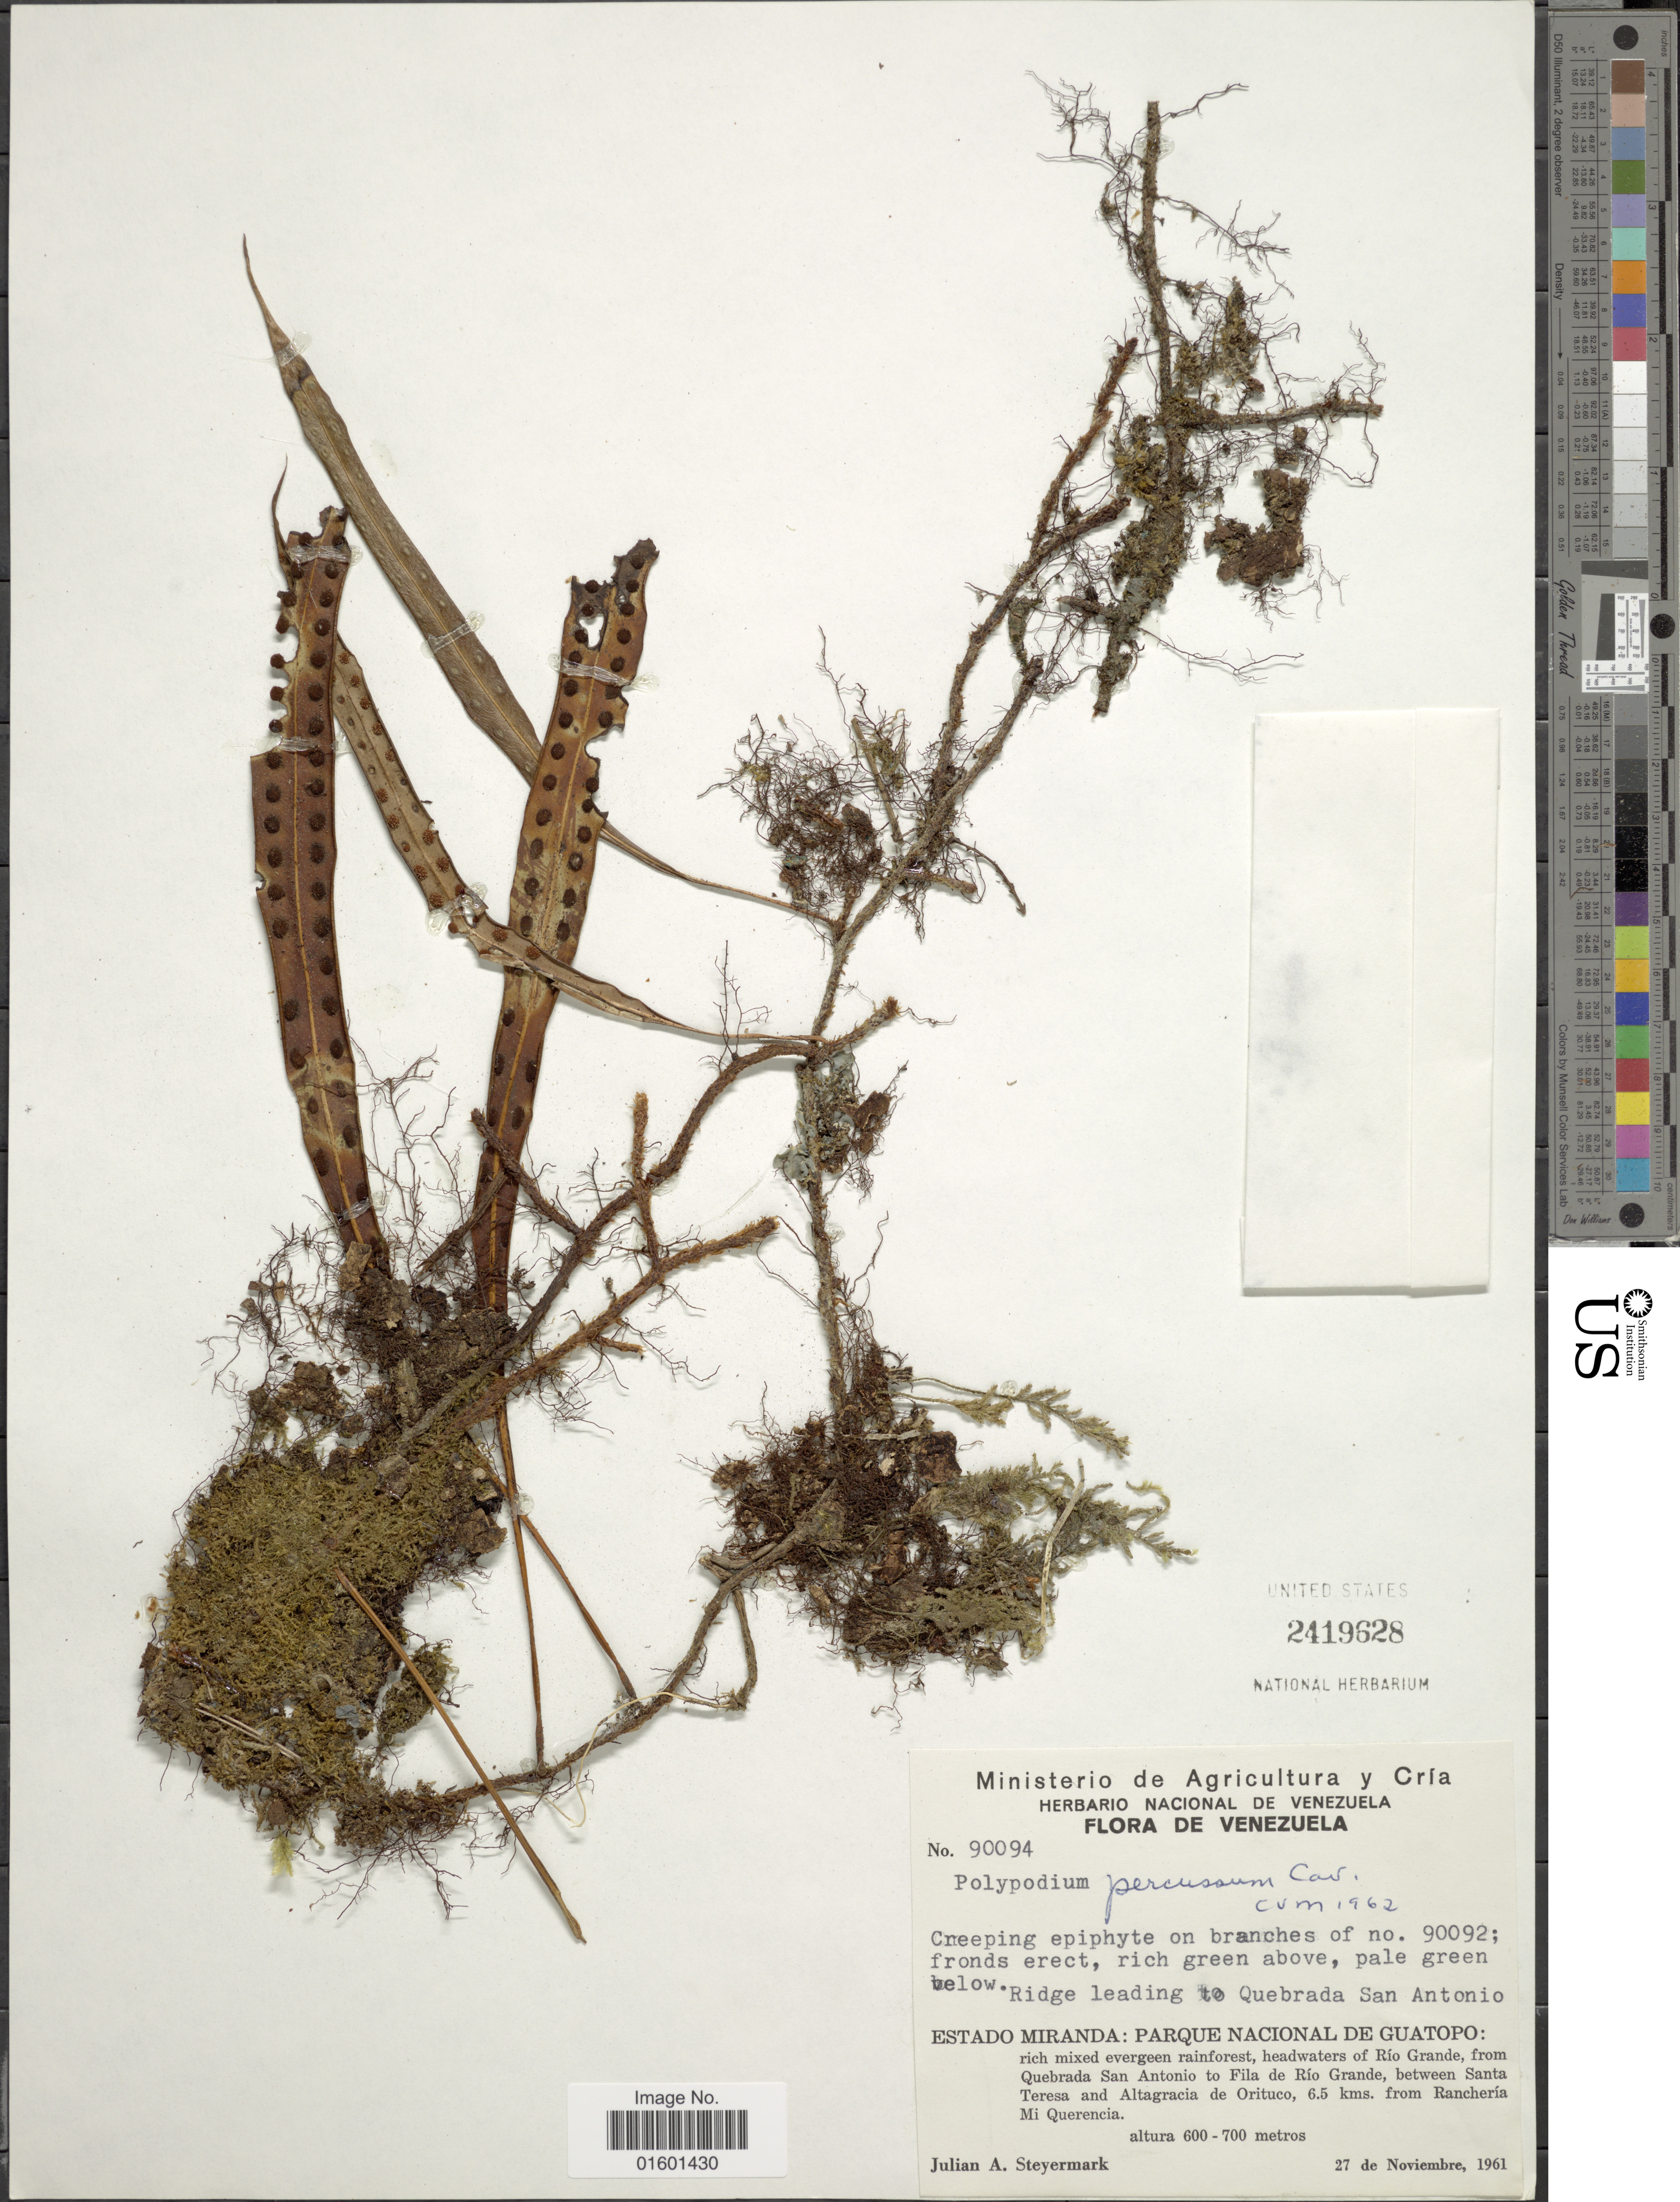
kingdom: Plantae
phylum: Tracheophyta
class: Polypodiopsida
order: Polypodiales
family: Polypodiaceae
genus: Microgramma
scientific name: Microgramma percussa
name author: (Cav.) de la Sota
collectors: J. Steyermark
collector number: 90094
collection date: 1961-11-27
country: Venezuela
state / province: Miranda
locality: Ridge leading to Quebrada San Antonio: Parque Nacional de Guatopo: Rich mixed evergeen rainforest, headwaters of Rio Grande, from Quebrada San Antonio to Fila de Rio Grande, between Santa Teresa and Altagracia de Orituco, 6.5 kms. from Rancheria Mi Querencia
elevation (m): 600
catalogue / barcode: US 2419628